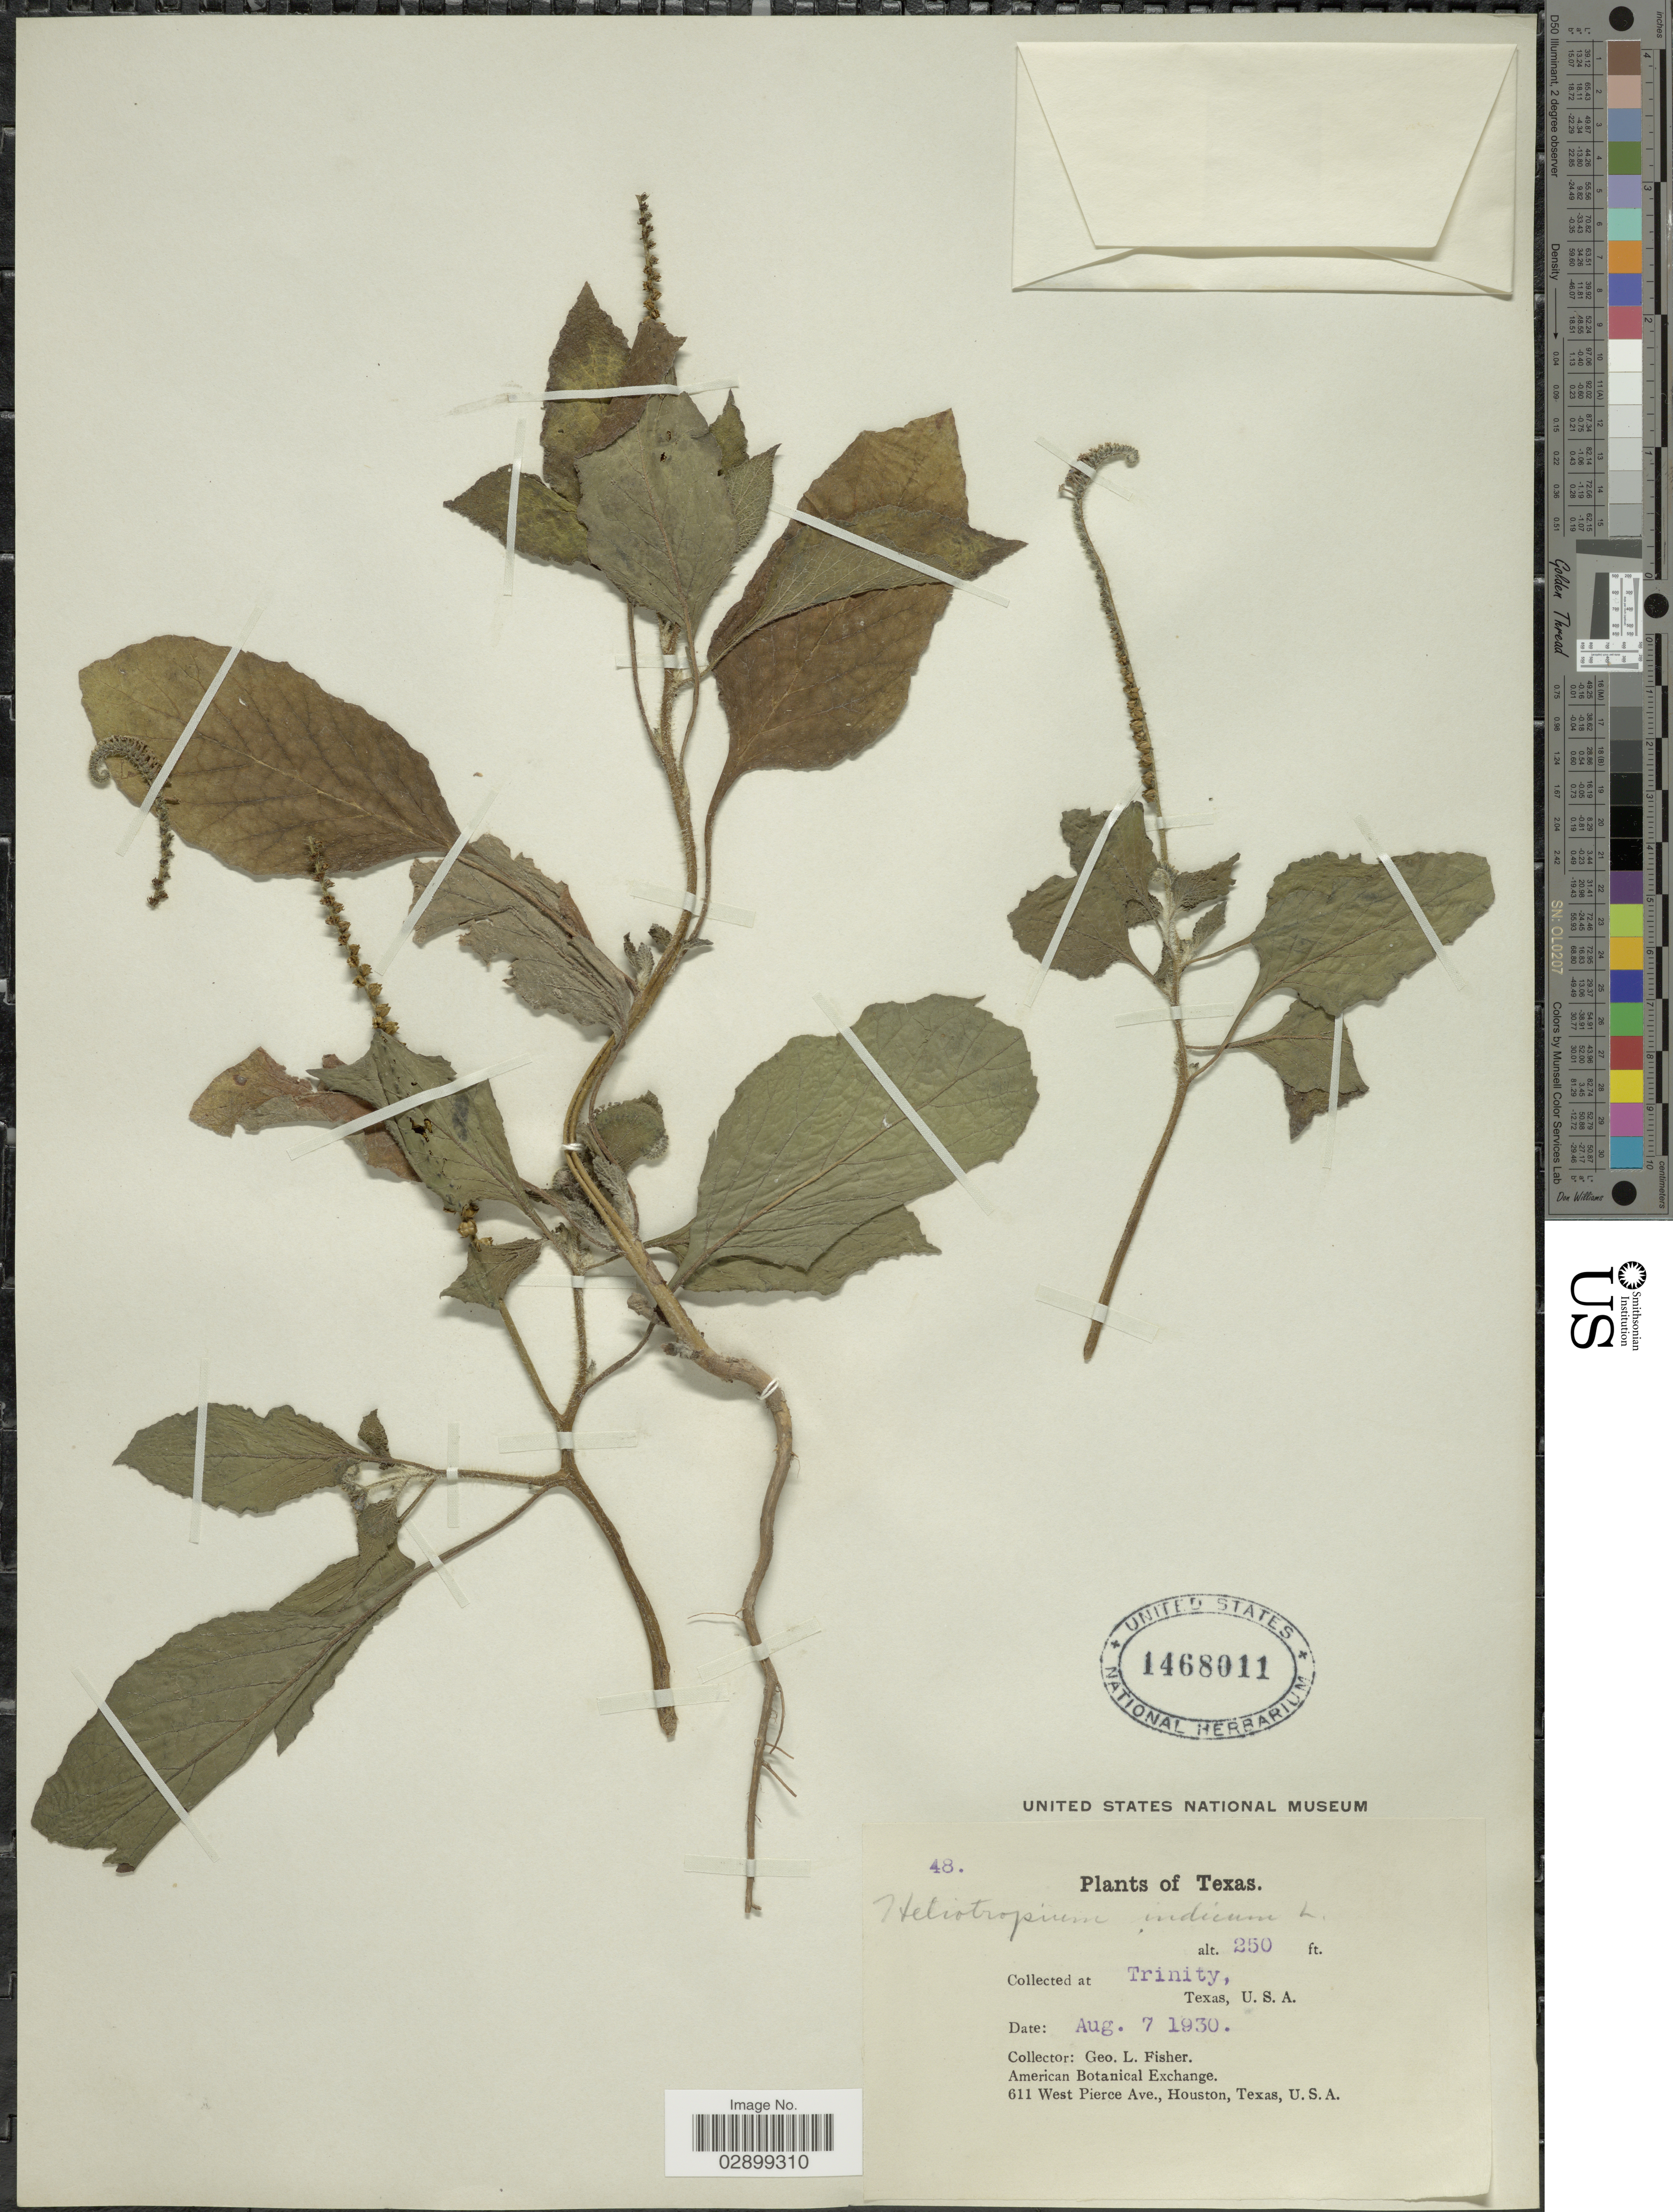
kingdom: Plantae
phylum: Tracheophyta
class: Magnoliopsida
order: Boraginales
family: Heliotropiaceae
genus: Heliotropium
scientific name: Heliotropium indicum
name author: L.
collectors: G. L. Fisher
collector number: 48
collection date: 1930-08-07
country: United States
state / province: Texas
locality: Trinity.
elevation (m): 76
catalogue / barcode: US 1468011